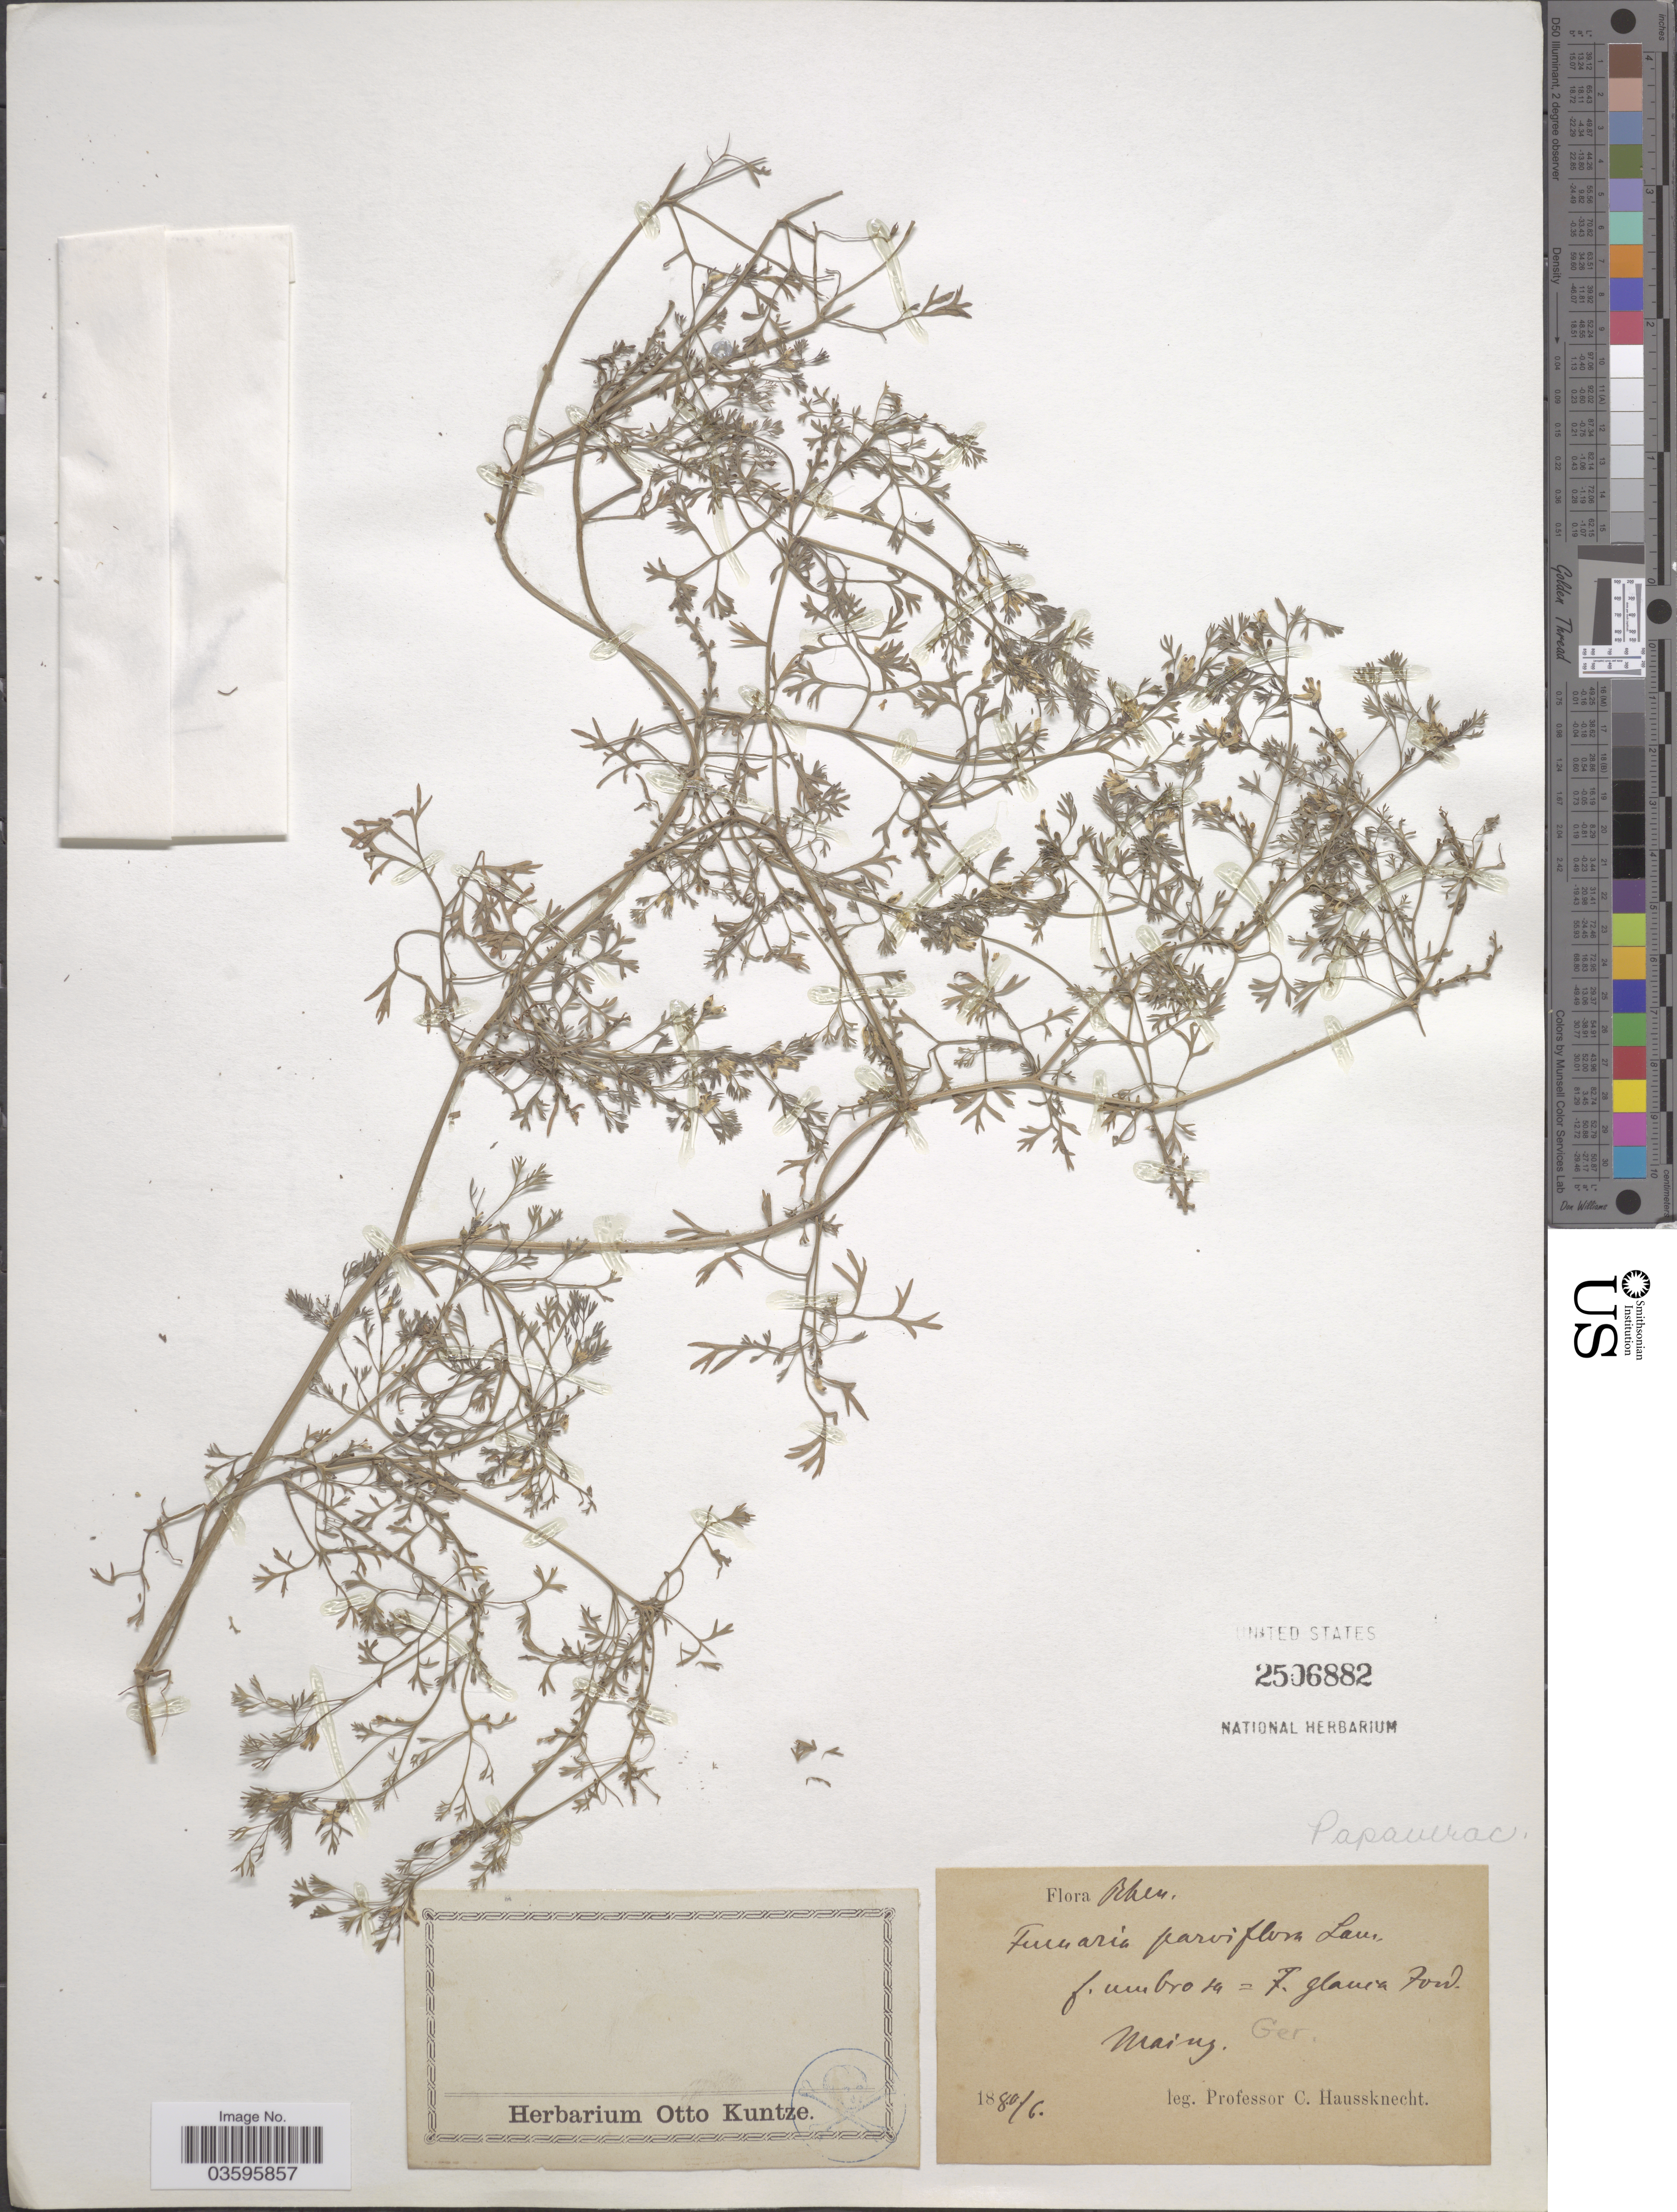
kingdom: Plantae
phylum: Tracheophyta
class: Magnoliopsida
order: Ranunculales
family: Papaveraceae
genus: Fumaria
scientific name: Fumaria parviflora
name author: Lam.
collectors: C. Haussknecht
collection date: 1880-06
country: Germany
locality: Rhen [interpreted]. Mainy. Ger.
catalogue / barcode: US 2506882